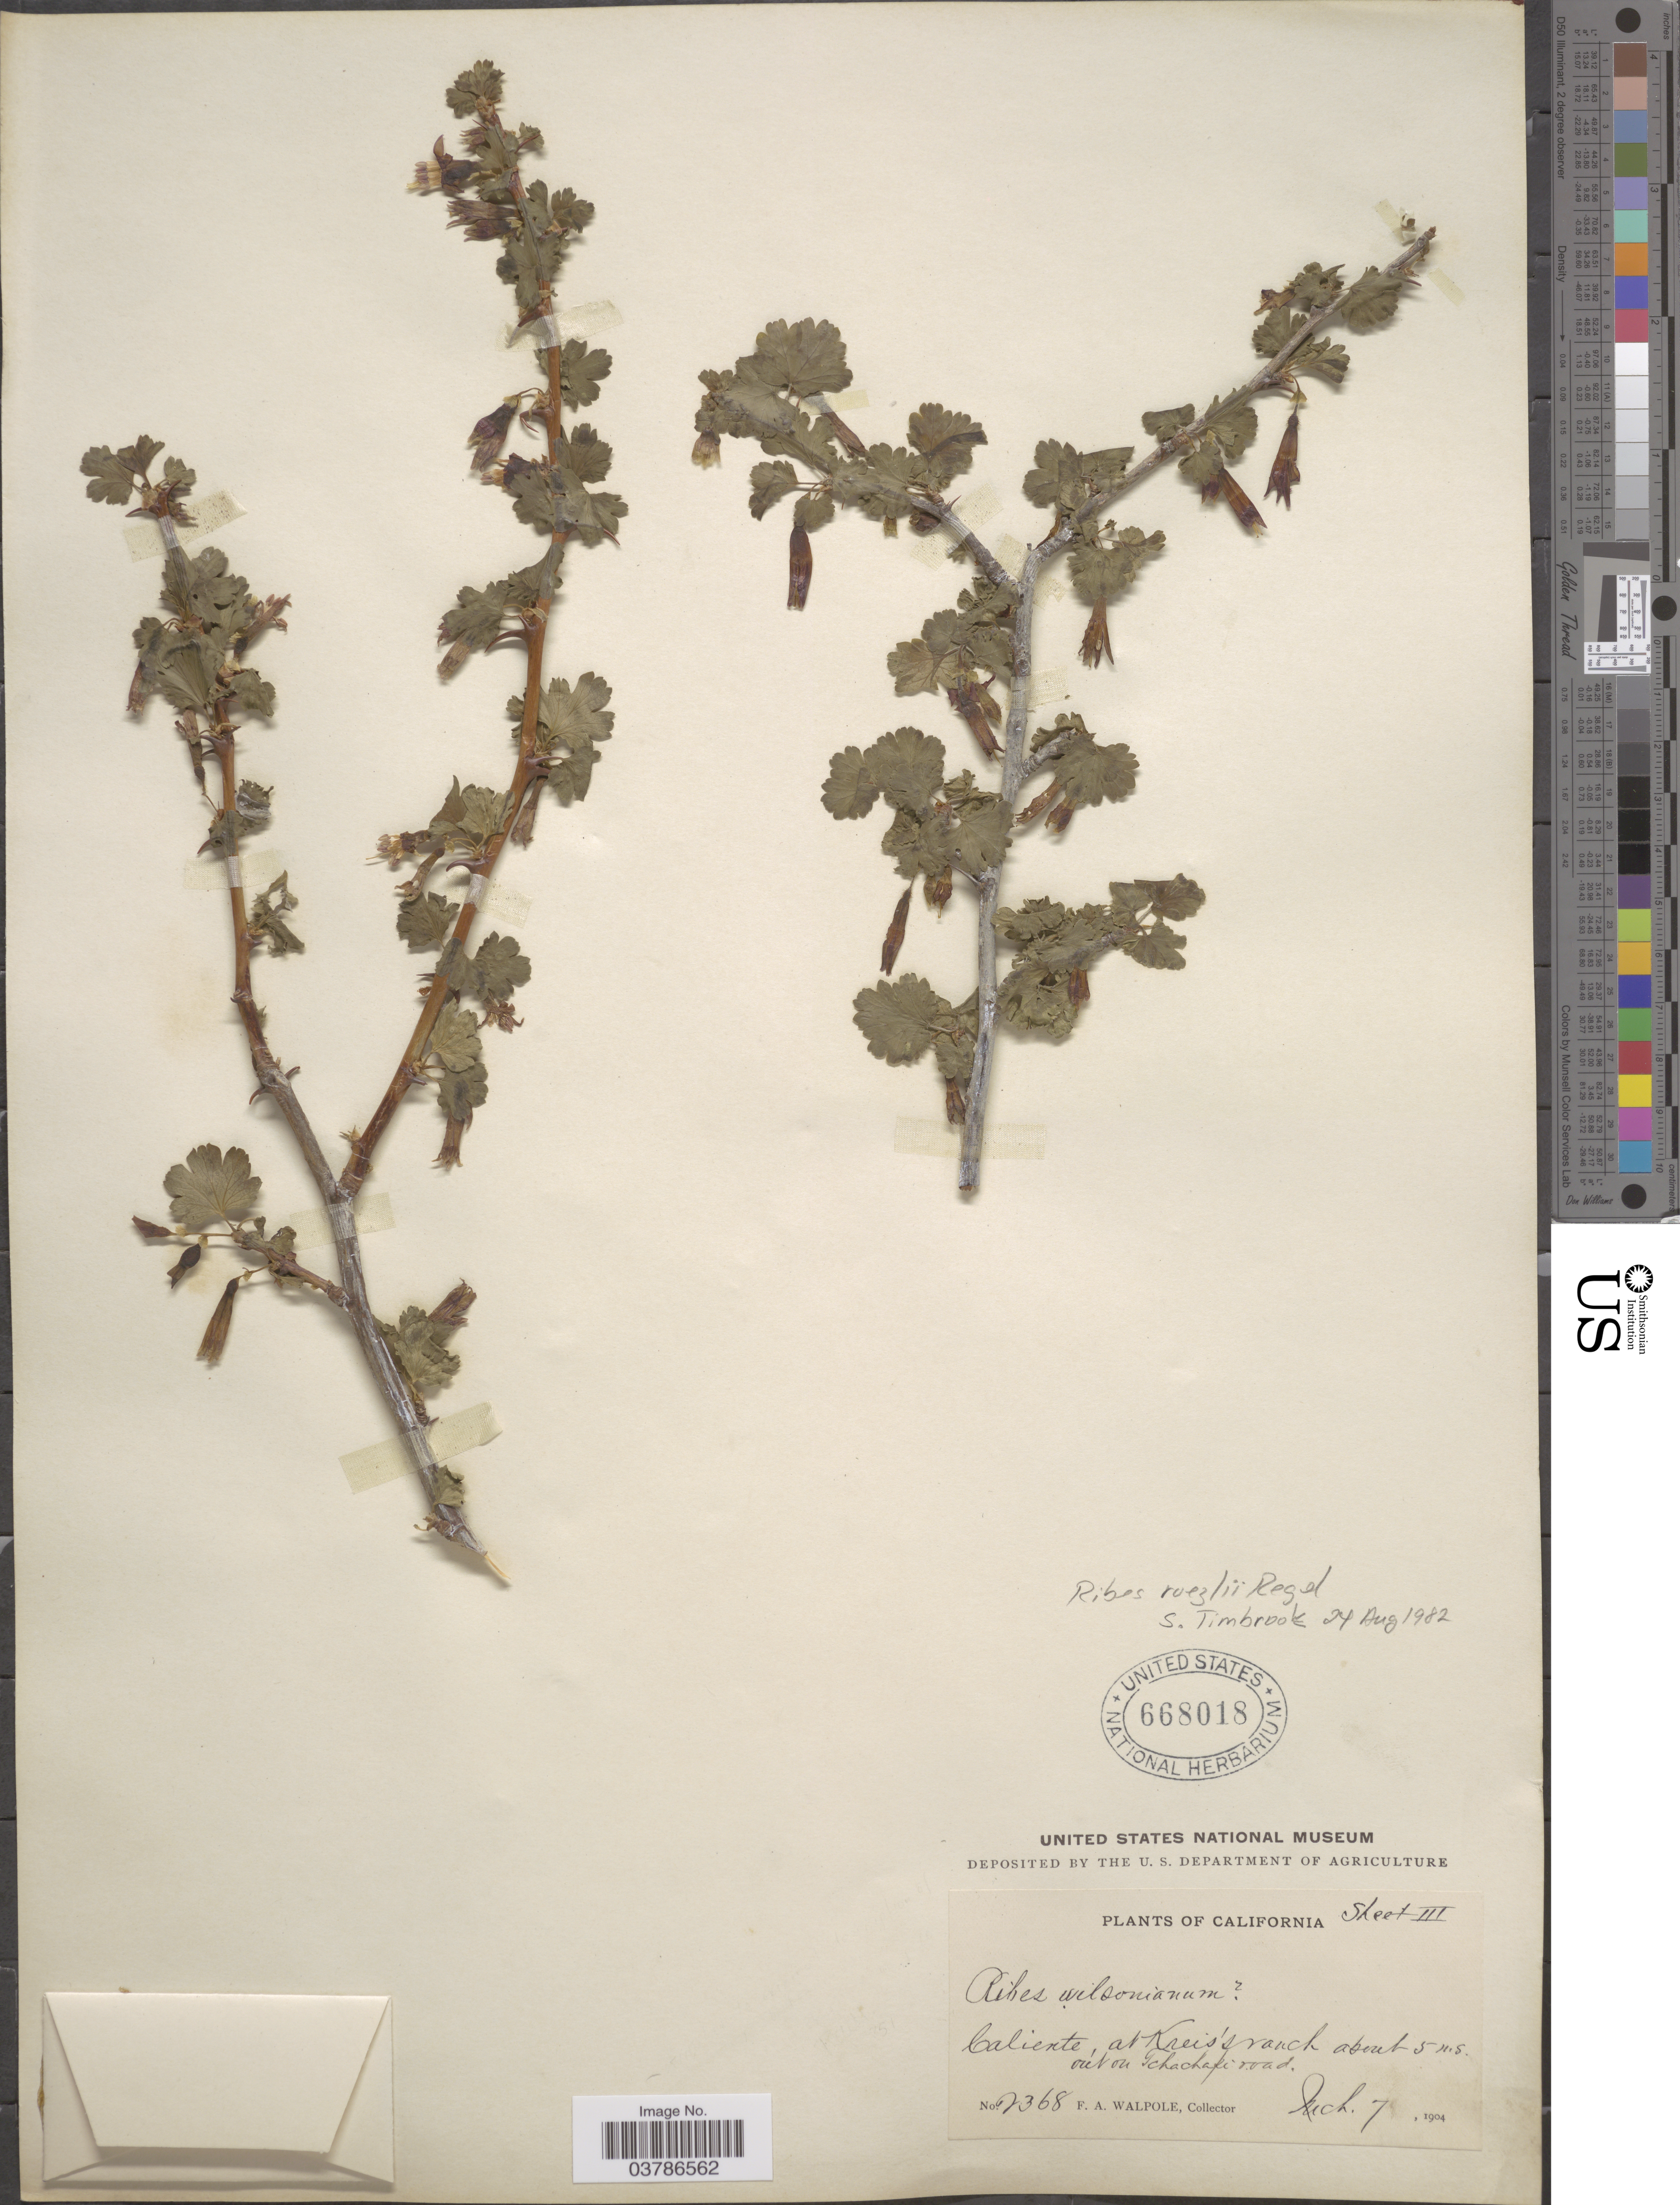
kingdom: Plantae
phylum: Tracheophyta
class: Magnoliopsida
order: Saxifragales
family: Grossulariaceae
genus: Ribes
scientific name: Ribes roezlii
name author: Regel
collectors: F. Walpole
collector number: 2368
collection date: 1904-03-07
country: United States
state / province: California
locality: Caliente, at Kreis's ranch about 5 ms. out on Tchachapi road.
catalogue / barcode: US 668018